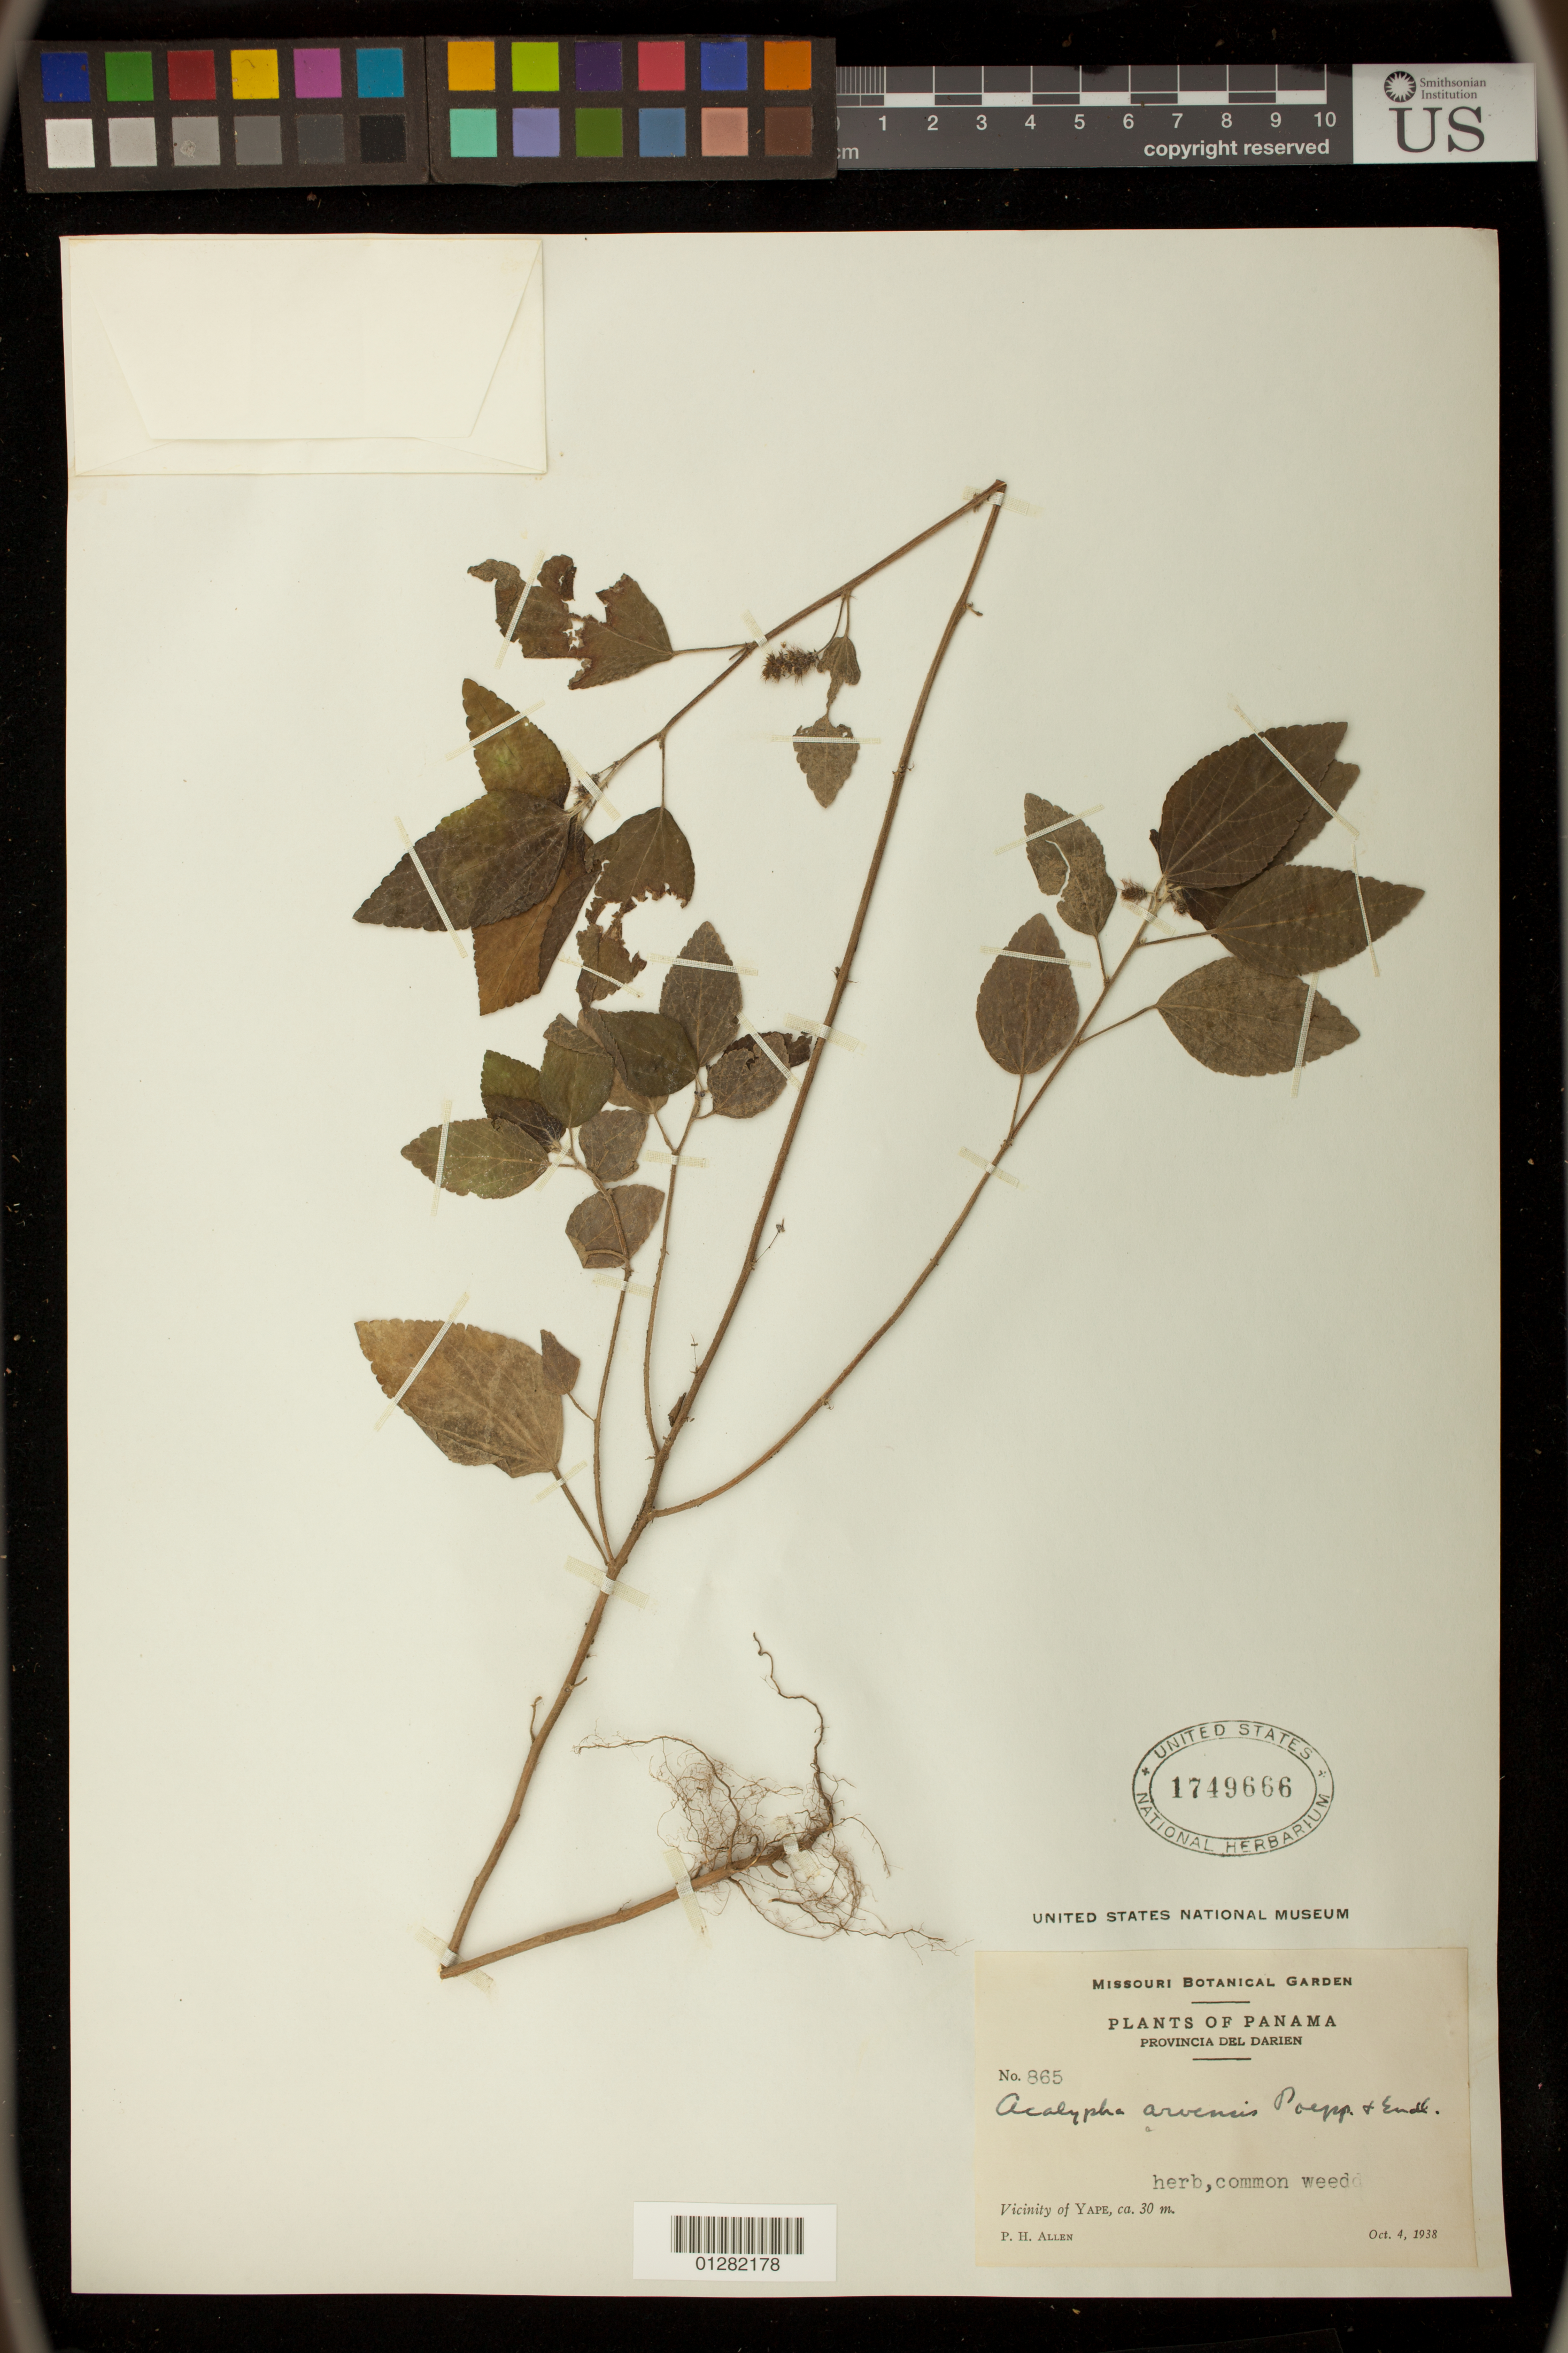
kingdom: Plantae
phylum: Tracheophyta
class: Magnoliopsida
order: Malpighiales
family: Euphorbiaceae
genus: Acalypha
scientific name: Acalypha arvensis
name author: Poepp.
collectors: H. A. Allard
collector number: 865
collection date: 1938-10-04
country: Panama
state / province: Darién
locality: Vicinity of Yape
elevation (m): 30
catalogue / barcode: US 1749666